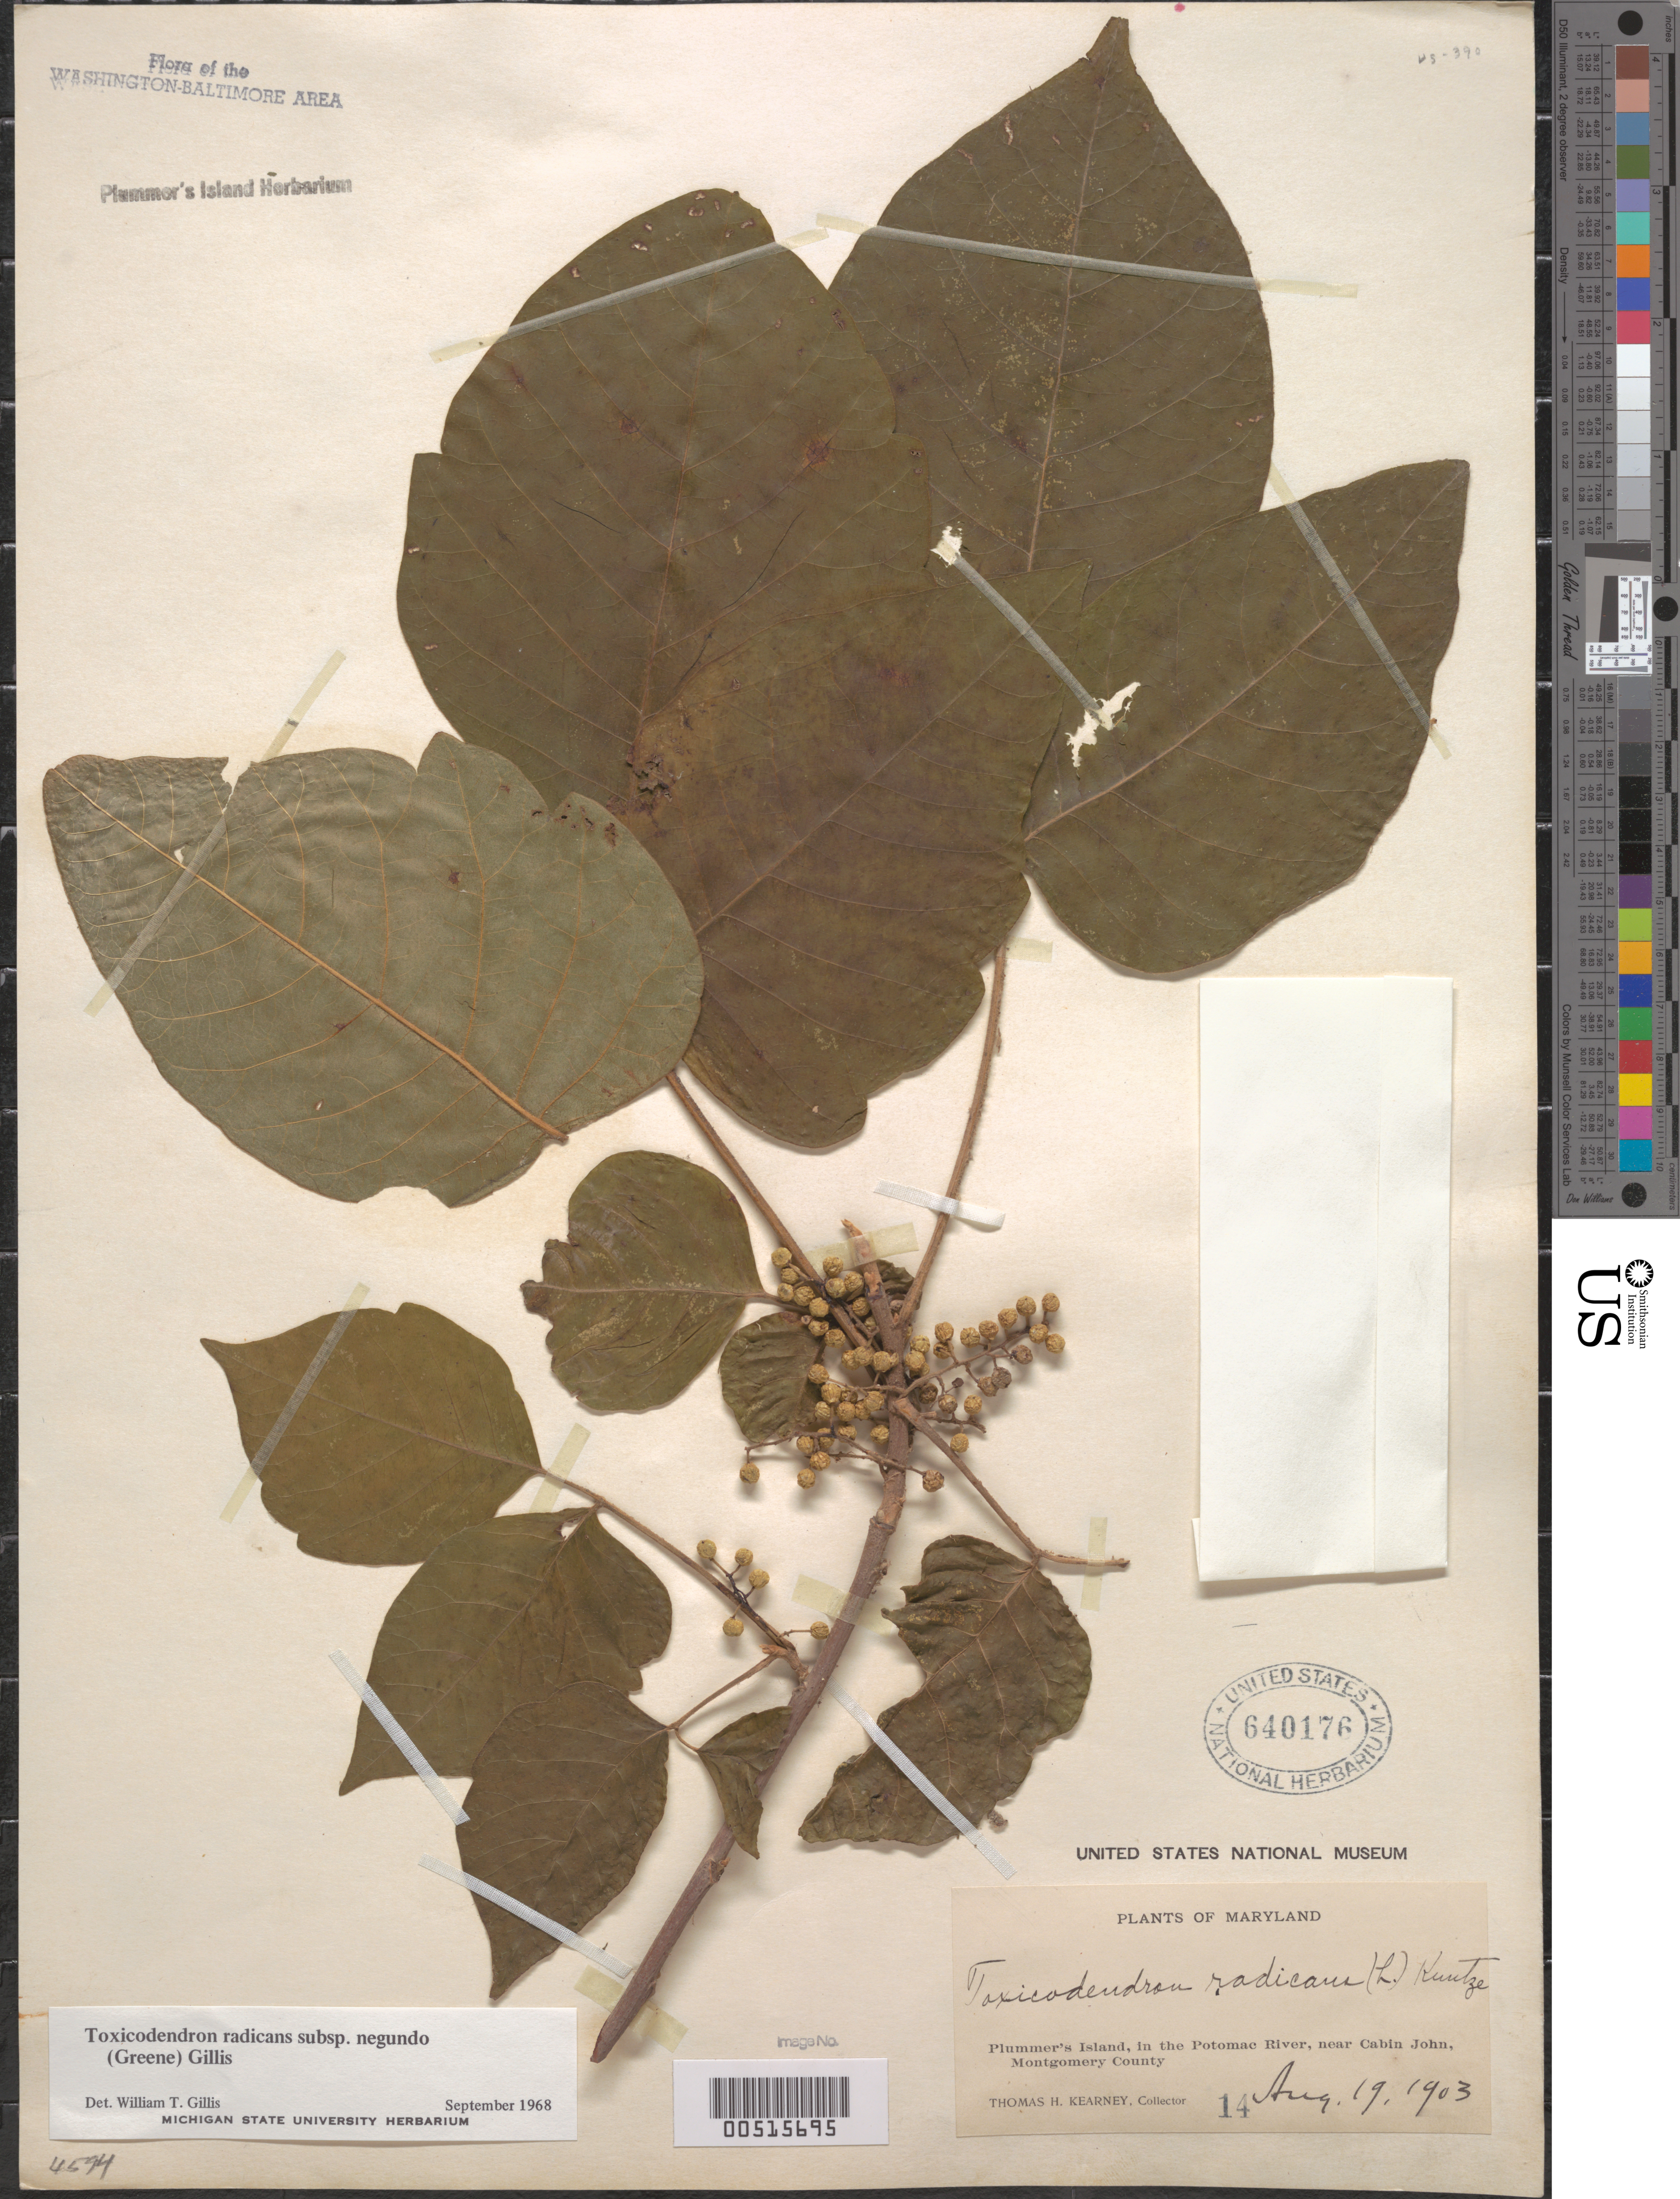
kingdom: Plantae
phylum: Tracheophyta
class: Magnoliopsida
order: Sapindales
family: Anacardiaceae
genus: Toxicodendron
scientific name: Toxicodendron radicans subsp. negundo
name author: (Greene) Gillis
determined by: Gillis, W. T.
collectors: T. H. Kearney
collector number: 14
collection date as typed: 19 Aug 1903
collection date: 1903-08-19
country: United States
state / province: Maryland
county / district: Montgomery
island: Plummers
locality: Plummers Island, in the Potomac River, near Cabin John Plummers Island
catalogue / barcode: US 640176